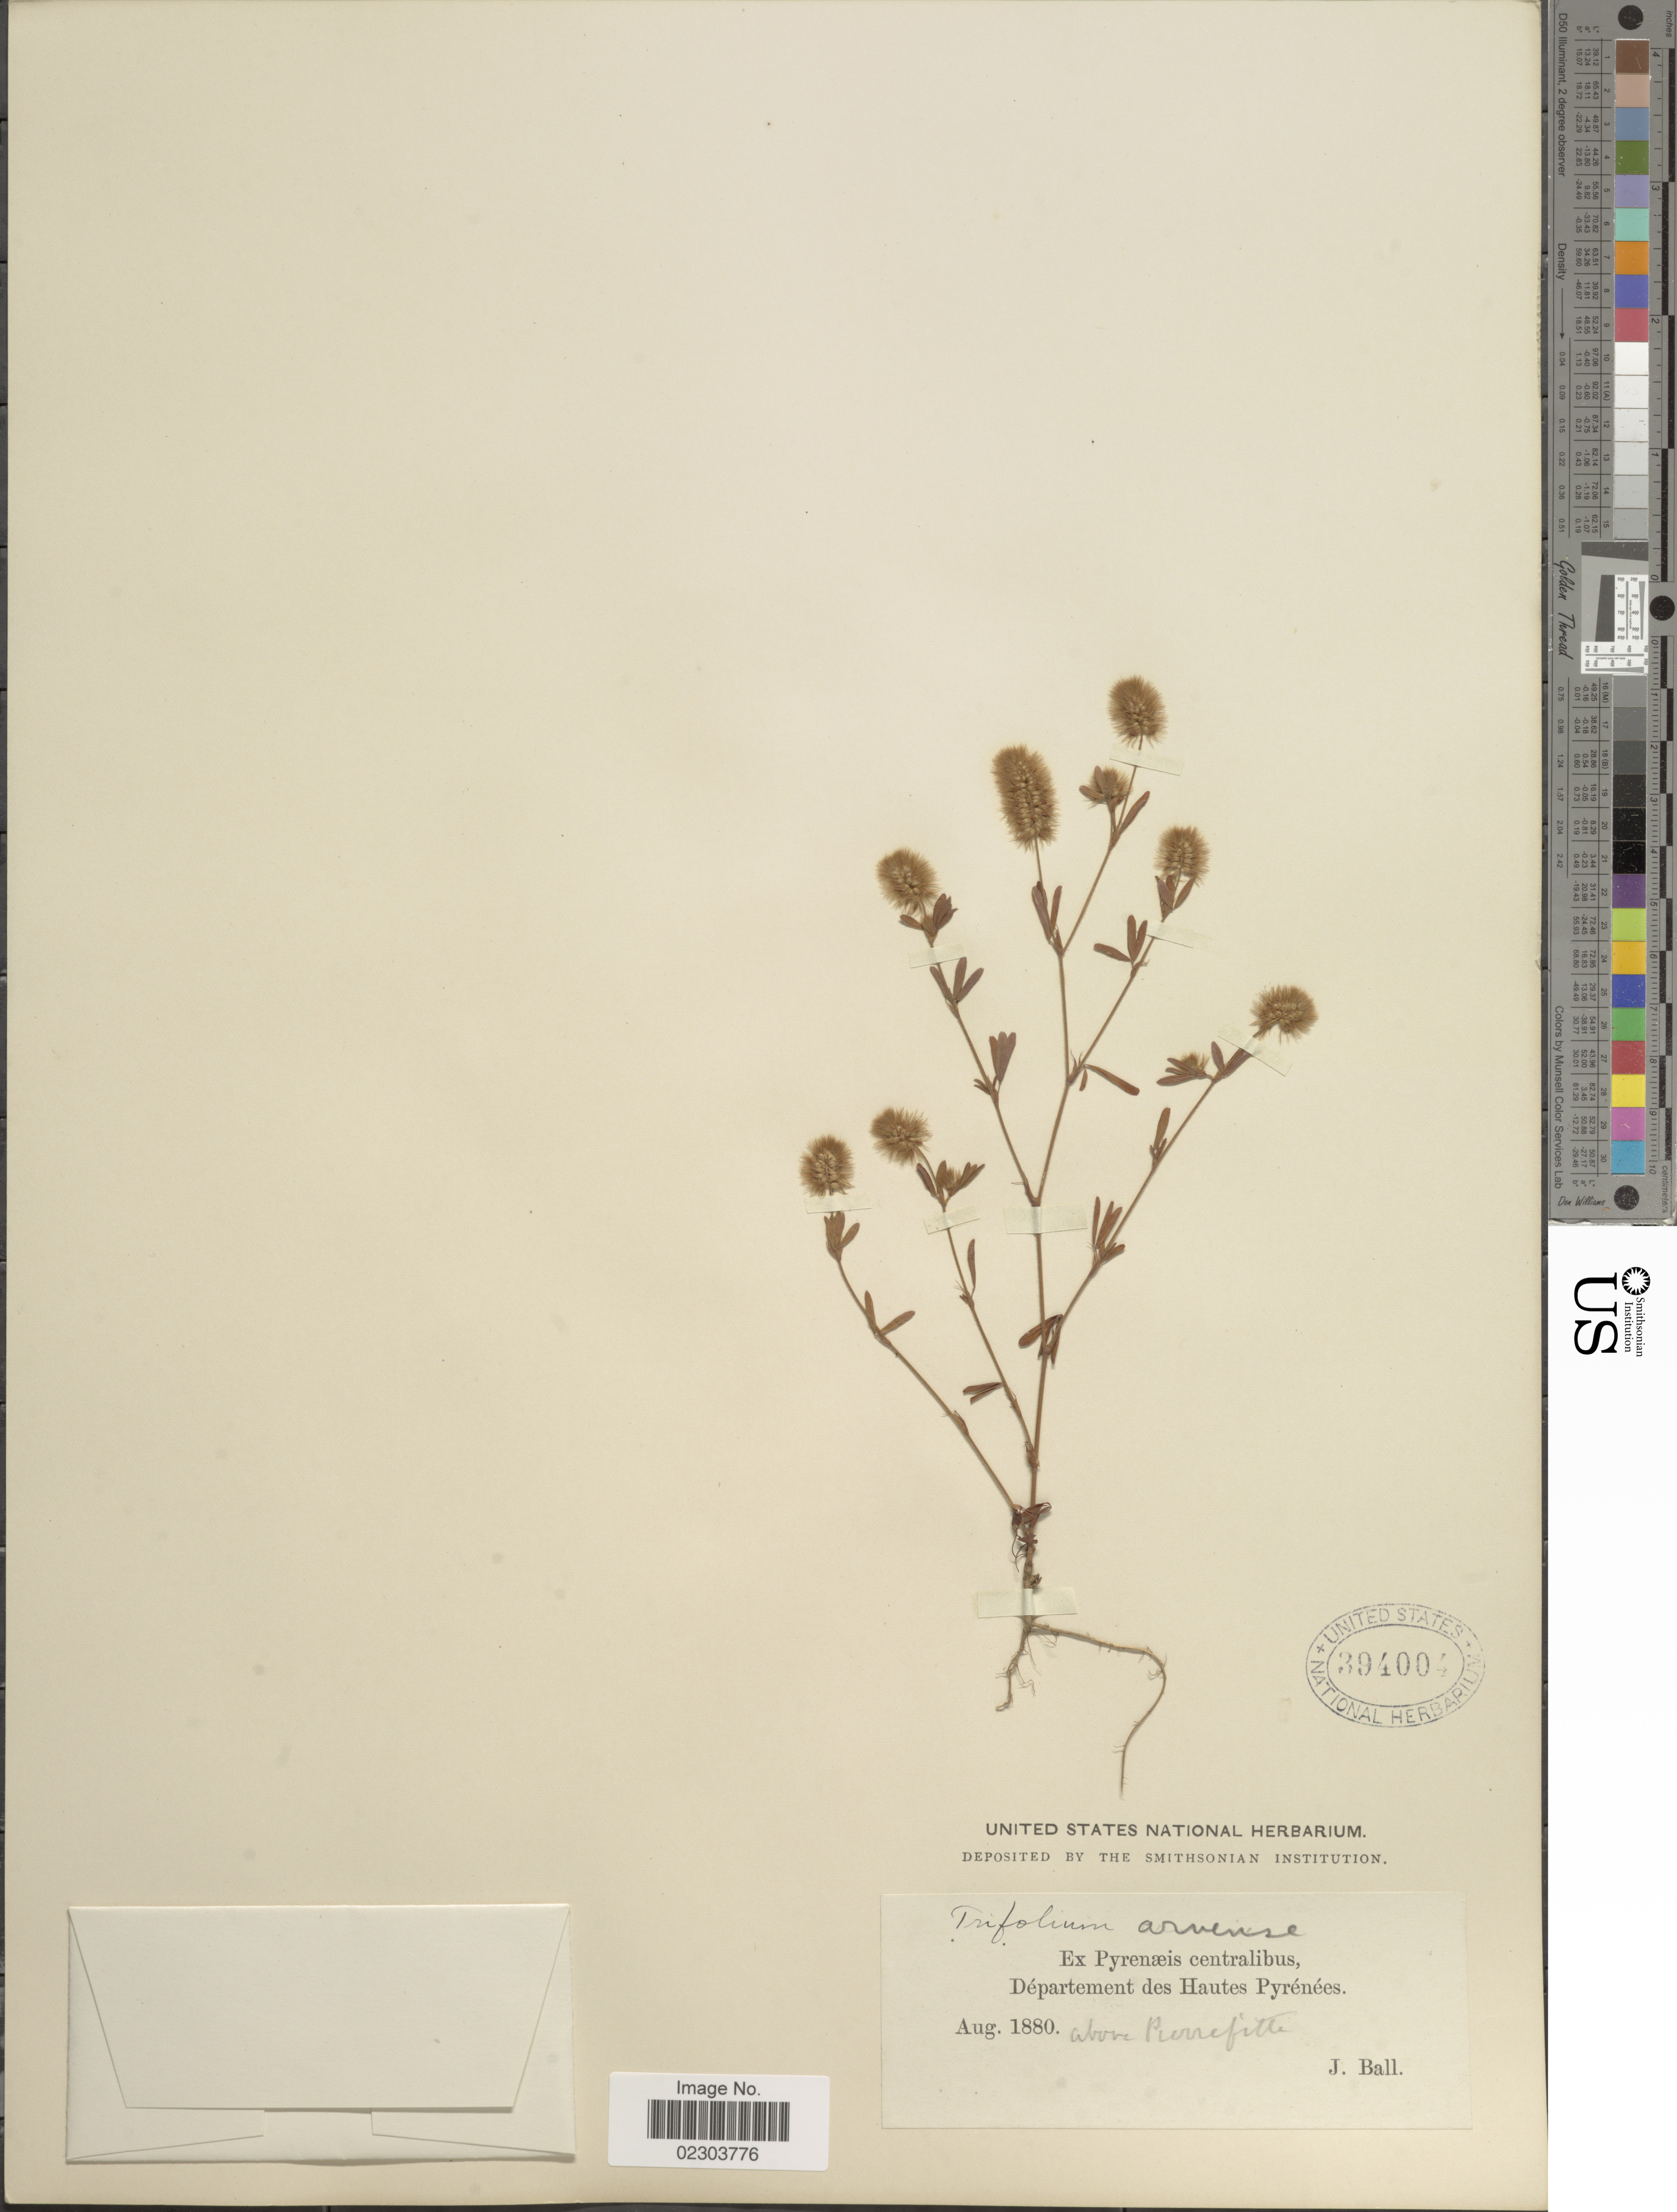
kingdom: Plantae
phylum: Tracheophyta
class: Magnoliopsida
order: Fabales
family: Fabaceae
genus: Trifolium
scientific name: Trifolium arvense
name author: L.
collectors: J. Ball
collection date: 1880-08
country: France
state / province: Occitanie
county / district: Hautes-Pyrénées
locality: Departement des Hautes Pyrenees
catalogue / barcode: US 394004